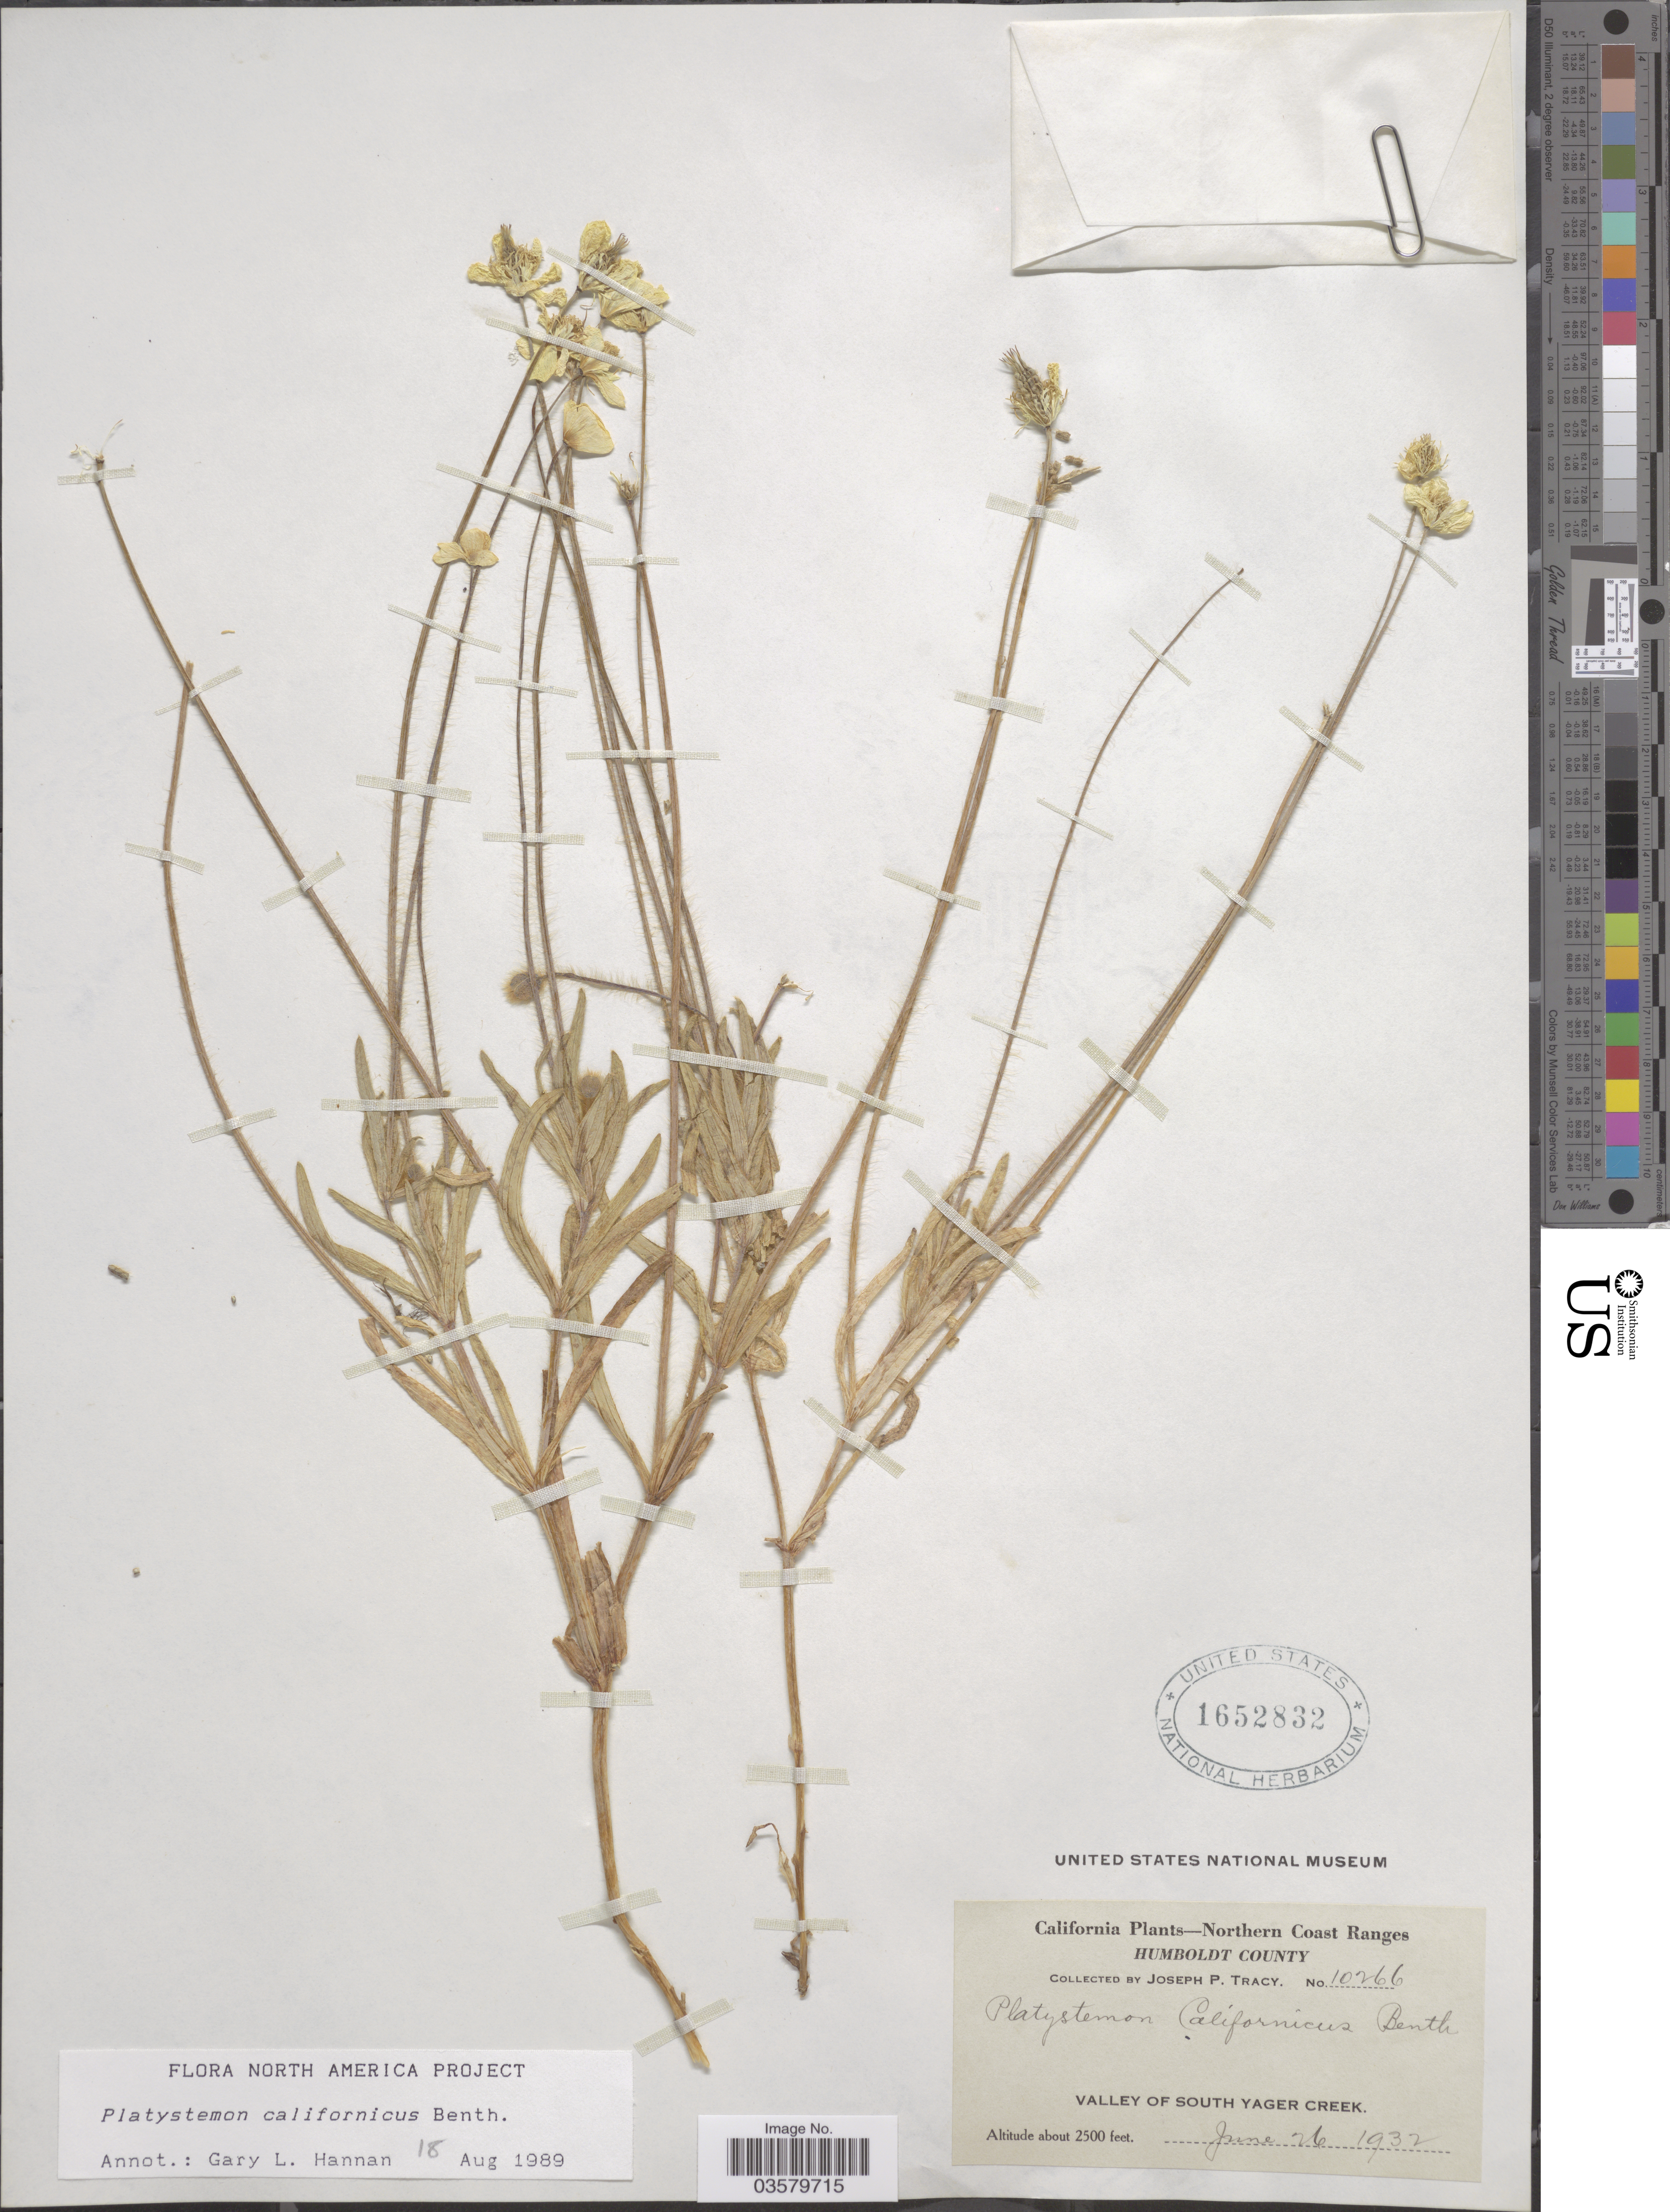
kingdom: Plantae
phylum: Tracheophyta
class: Magnoliopsida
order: Ranunculales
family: Papaveraceae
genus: Platystemon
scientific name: Platystemon californicus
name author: Benth.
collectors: J. Tracy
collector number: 10266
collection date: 1932-06-26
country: United States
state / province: California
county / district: Humboldt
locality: Northern Coast Ranges. Humboldt County. Valley of South Yager Creek.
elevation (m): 762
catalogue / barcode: US 1652832